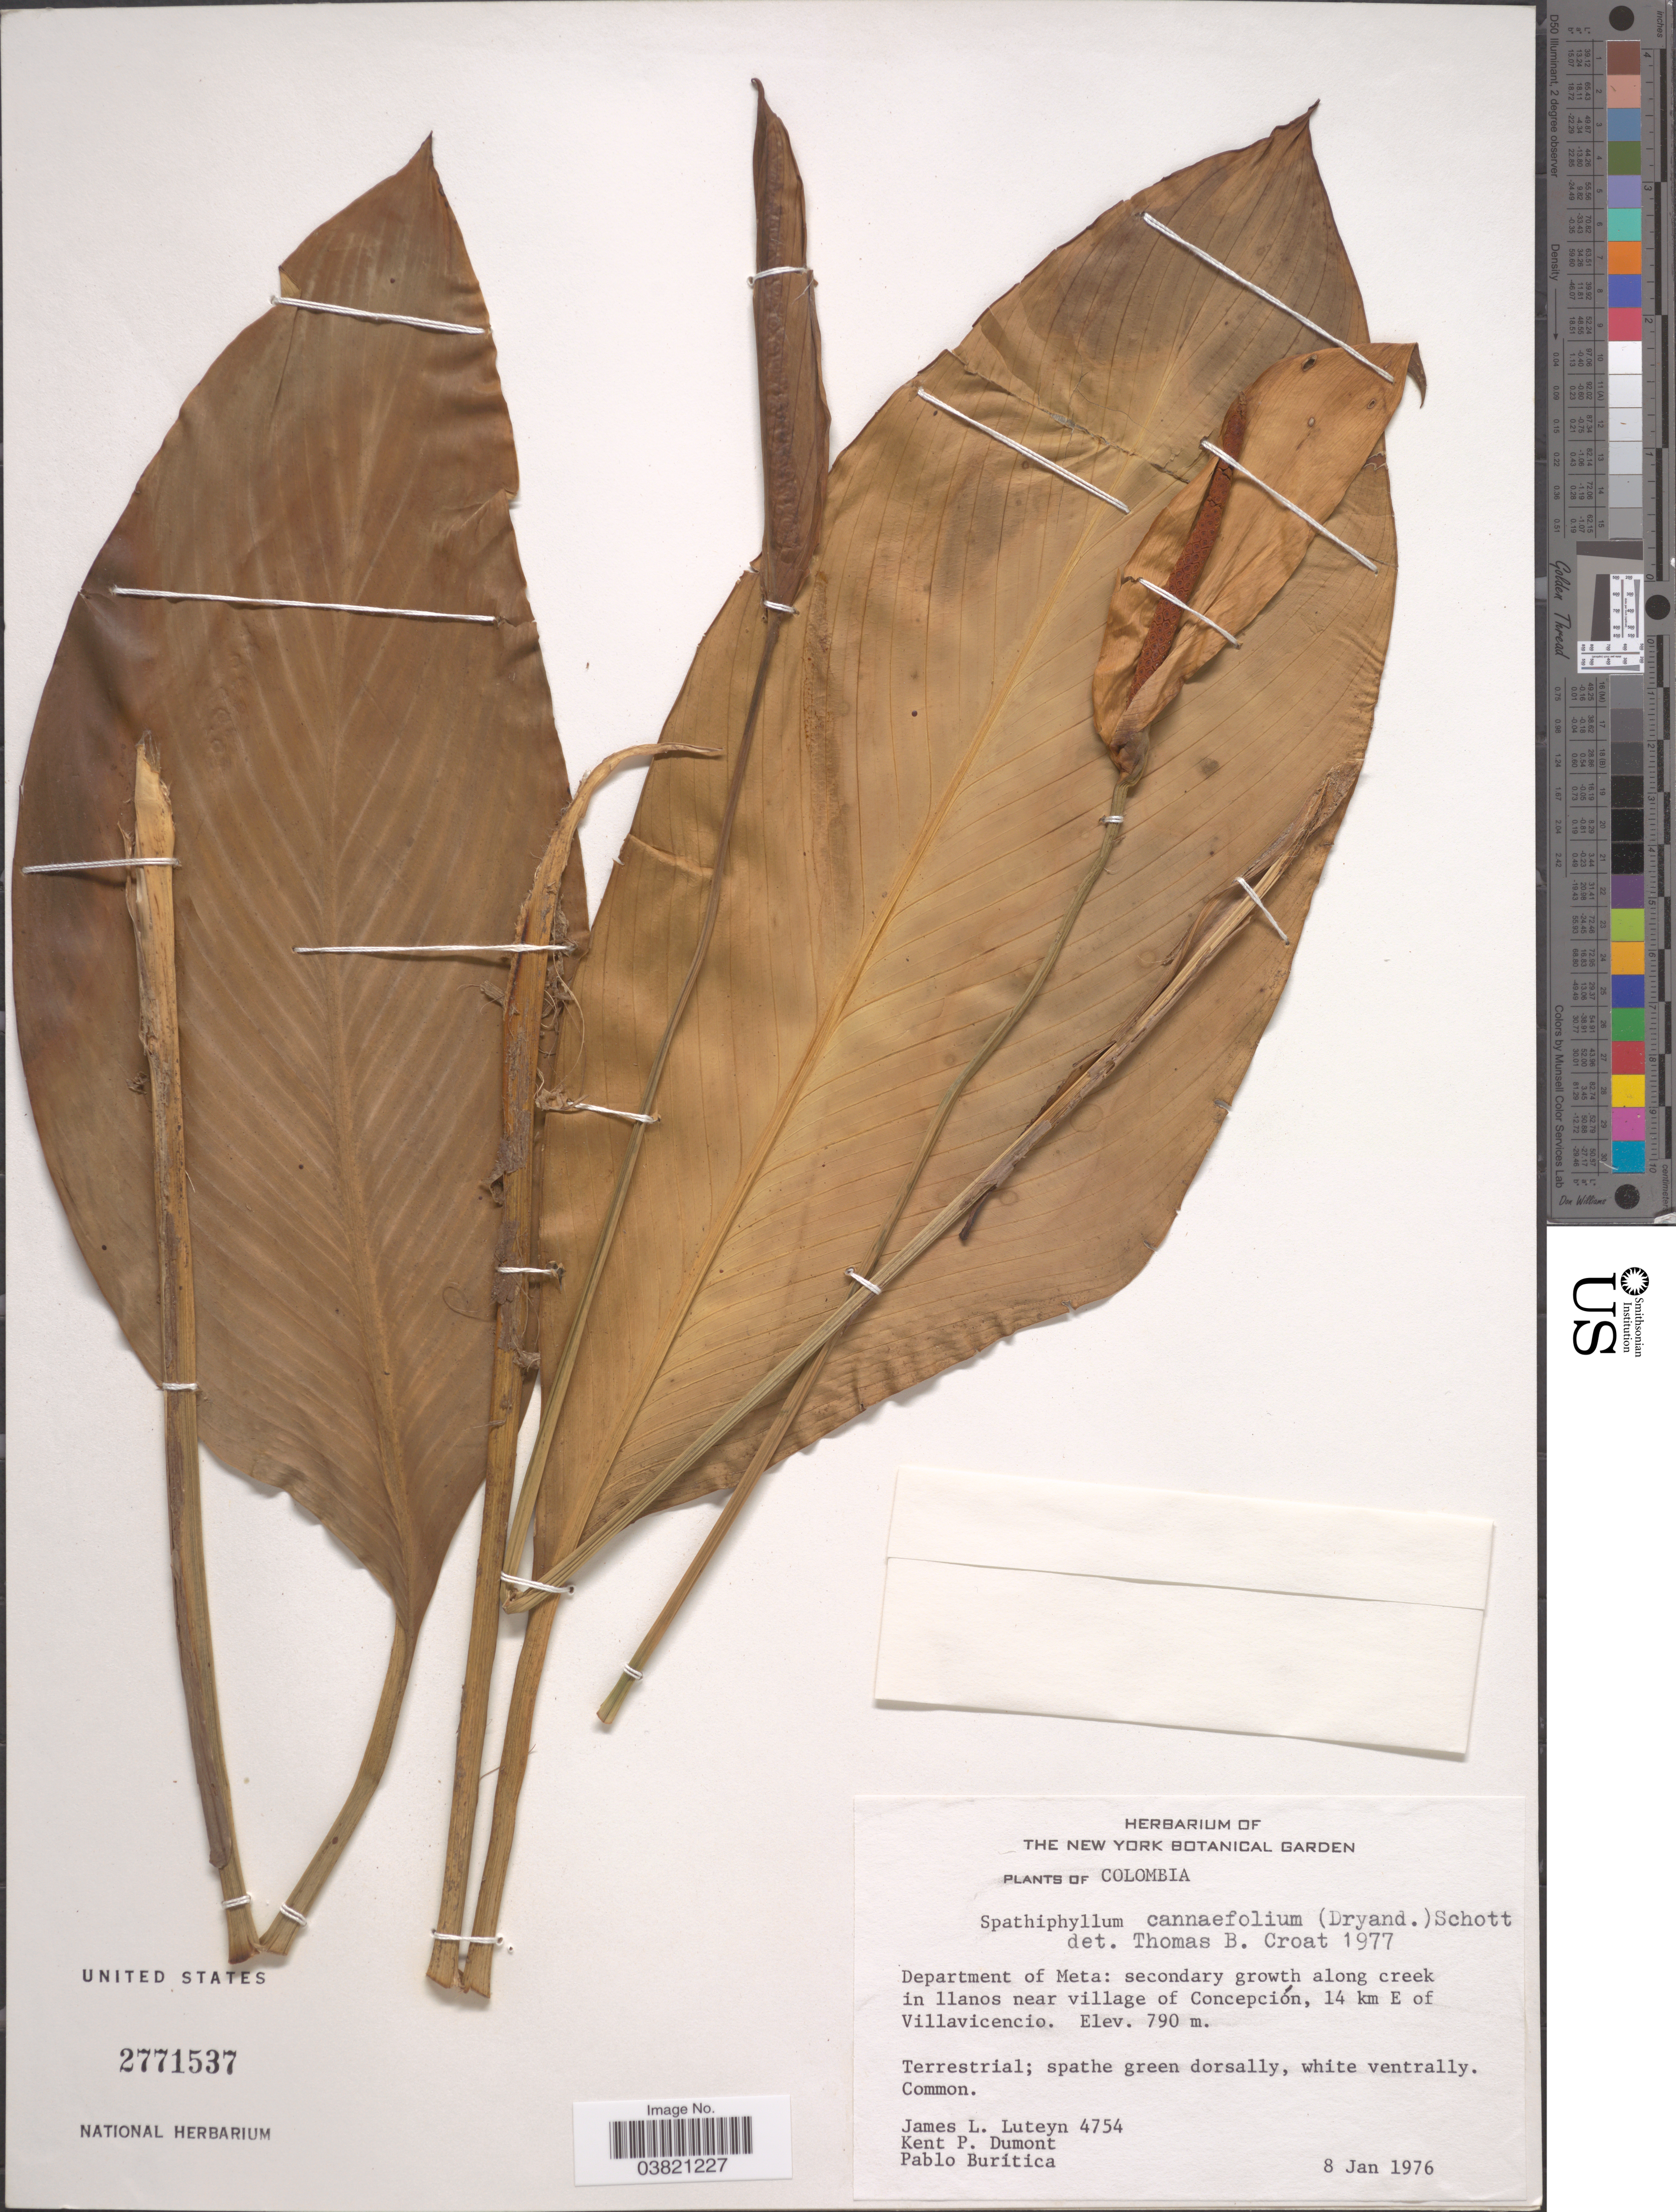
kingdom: Plantae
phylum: Tracheophyta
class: Liliopsida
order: Alismatales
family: Araceae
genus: Spathiphyllum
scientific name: Spathiphyllum cannifolium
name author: (Dryand. ex Sims) Schott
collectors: J. L. Luteyn, K. P. Dumont & P. Buritica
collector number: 4754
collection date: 1976-01-08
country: Colombia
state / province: Meta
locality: Department of Meta: Secondary growth along creek in llanos near village of Concepcióbm 14 km E of Villavicencio.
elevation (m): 790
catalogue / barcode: US 2771537